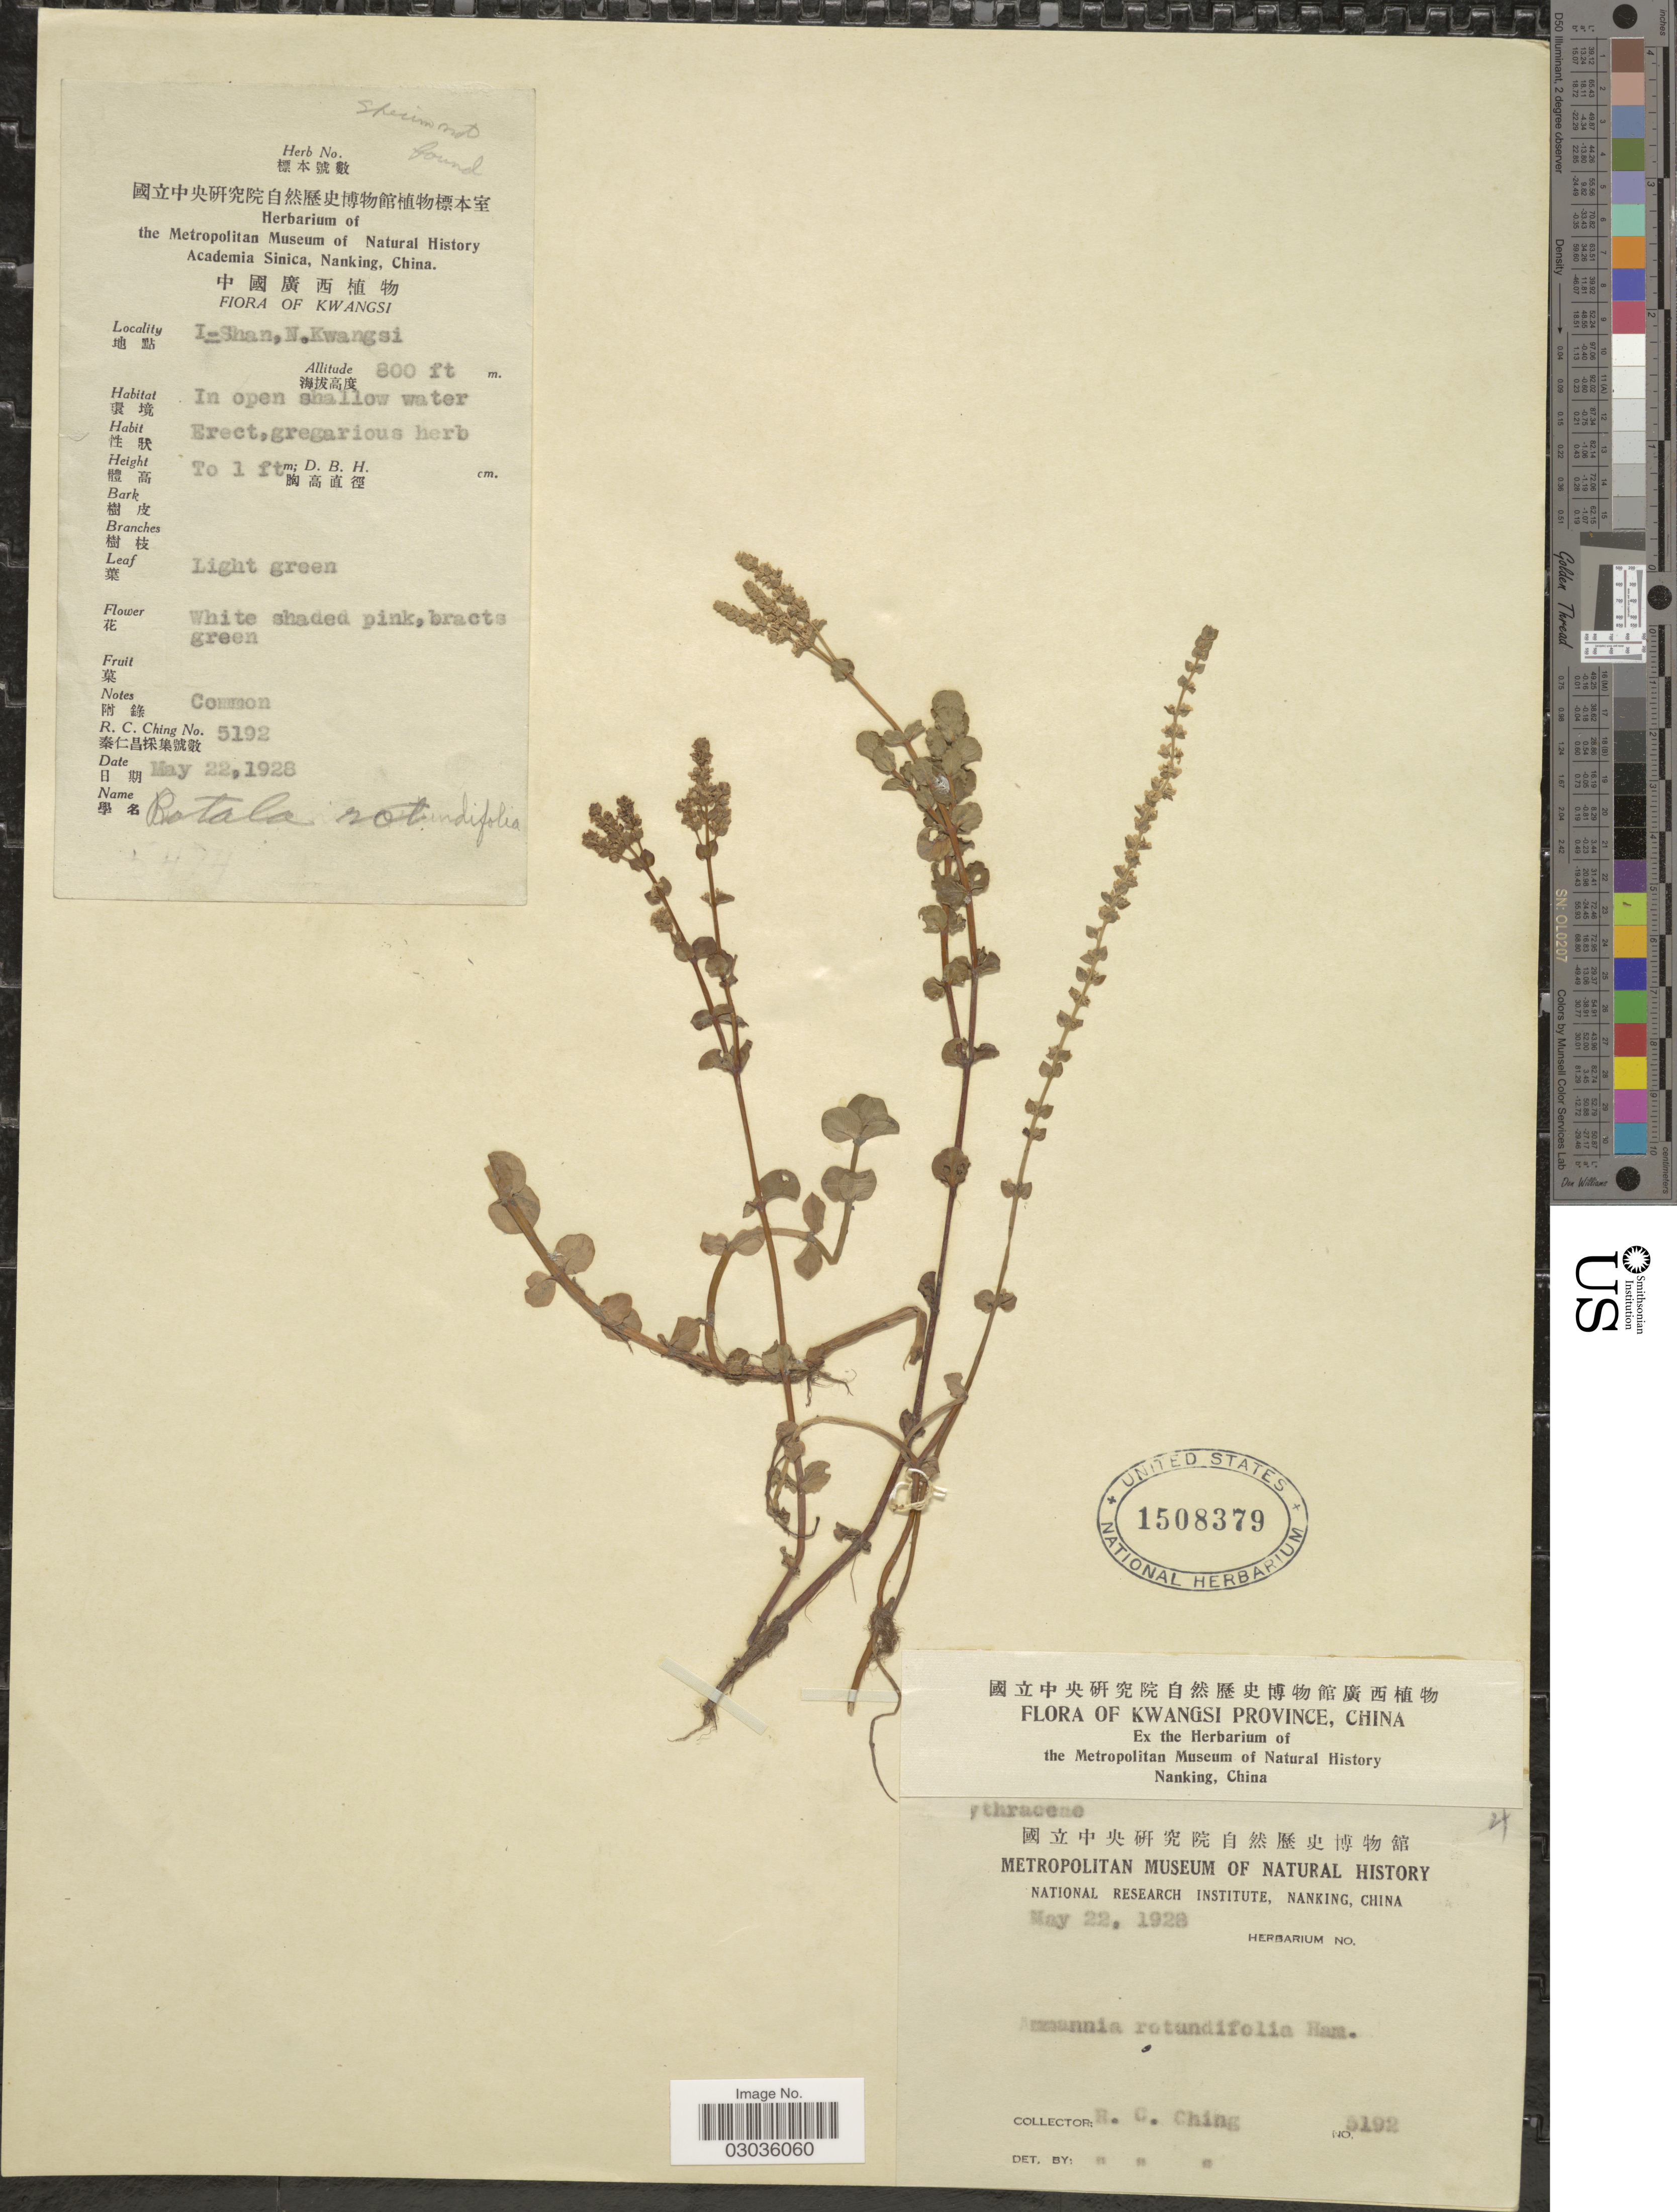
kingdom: Plantae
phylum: Tracheophyta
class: Magnoliopsida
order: Myrtales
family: Lythraceae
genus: Rotala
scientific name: Rotala rotundifolia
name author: (Buch.-Ham. & Roxb.) Koehne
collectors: R. C. Ching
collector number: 5192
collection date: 1928-05-22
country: China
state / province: Guangxi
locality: Kwangsi Province, I-Shan, N. Kwangsi.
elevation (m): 244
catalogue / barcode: US 1508379